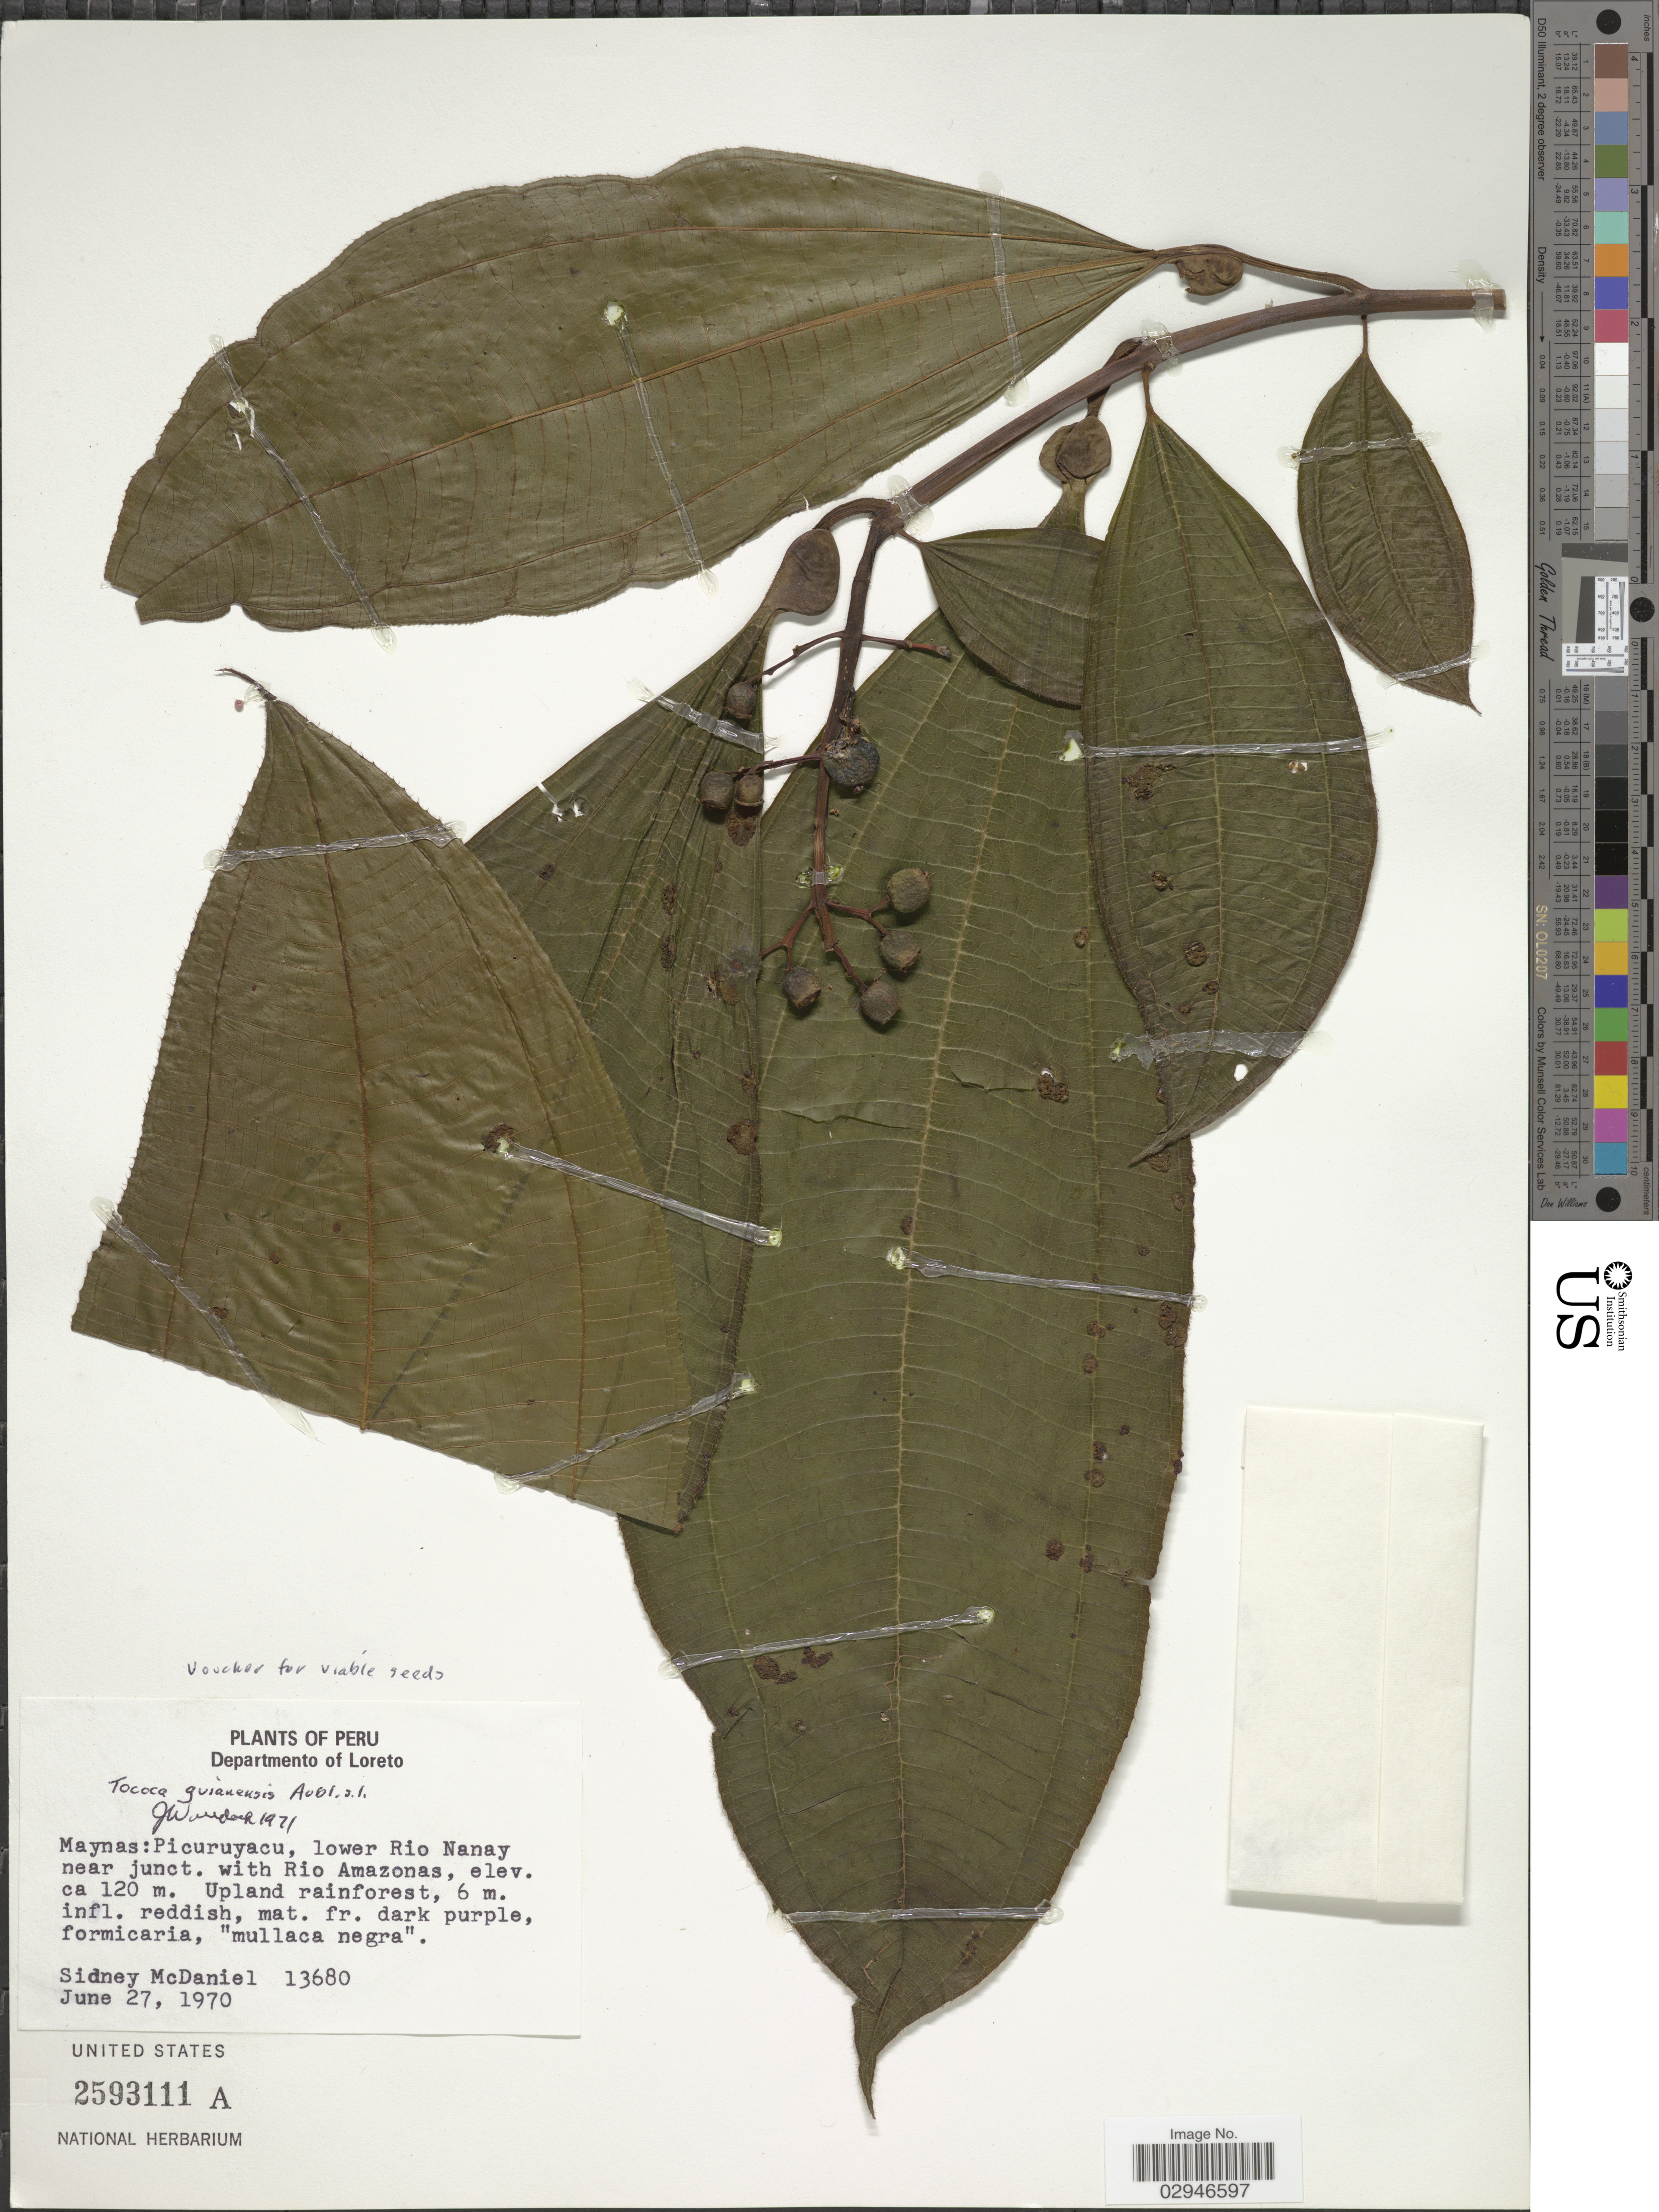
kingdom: Plantae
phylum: Tracheophyta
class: Magnoliopsida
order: Myrtales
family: Melastomataceae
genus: Tococa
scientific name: Tococa guianensis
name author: Aubl.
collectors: S. McDaniel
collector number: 13680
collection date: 1970-06-27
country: Peru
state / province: Loreto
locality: Department of Loreto, Maynas, Picuruyacu, lower Rio Nanay near junct. with Rio Amazonas.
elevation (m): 120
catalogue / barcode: US 2593111A